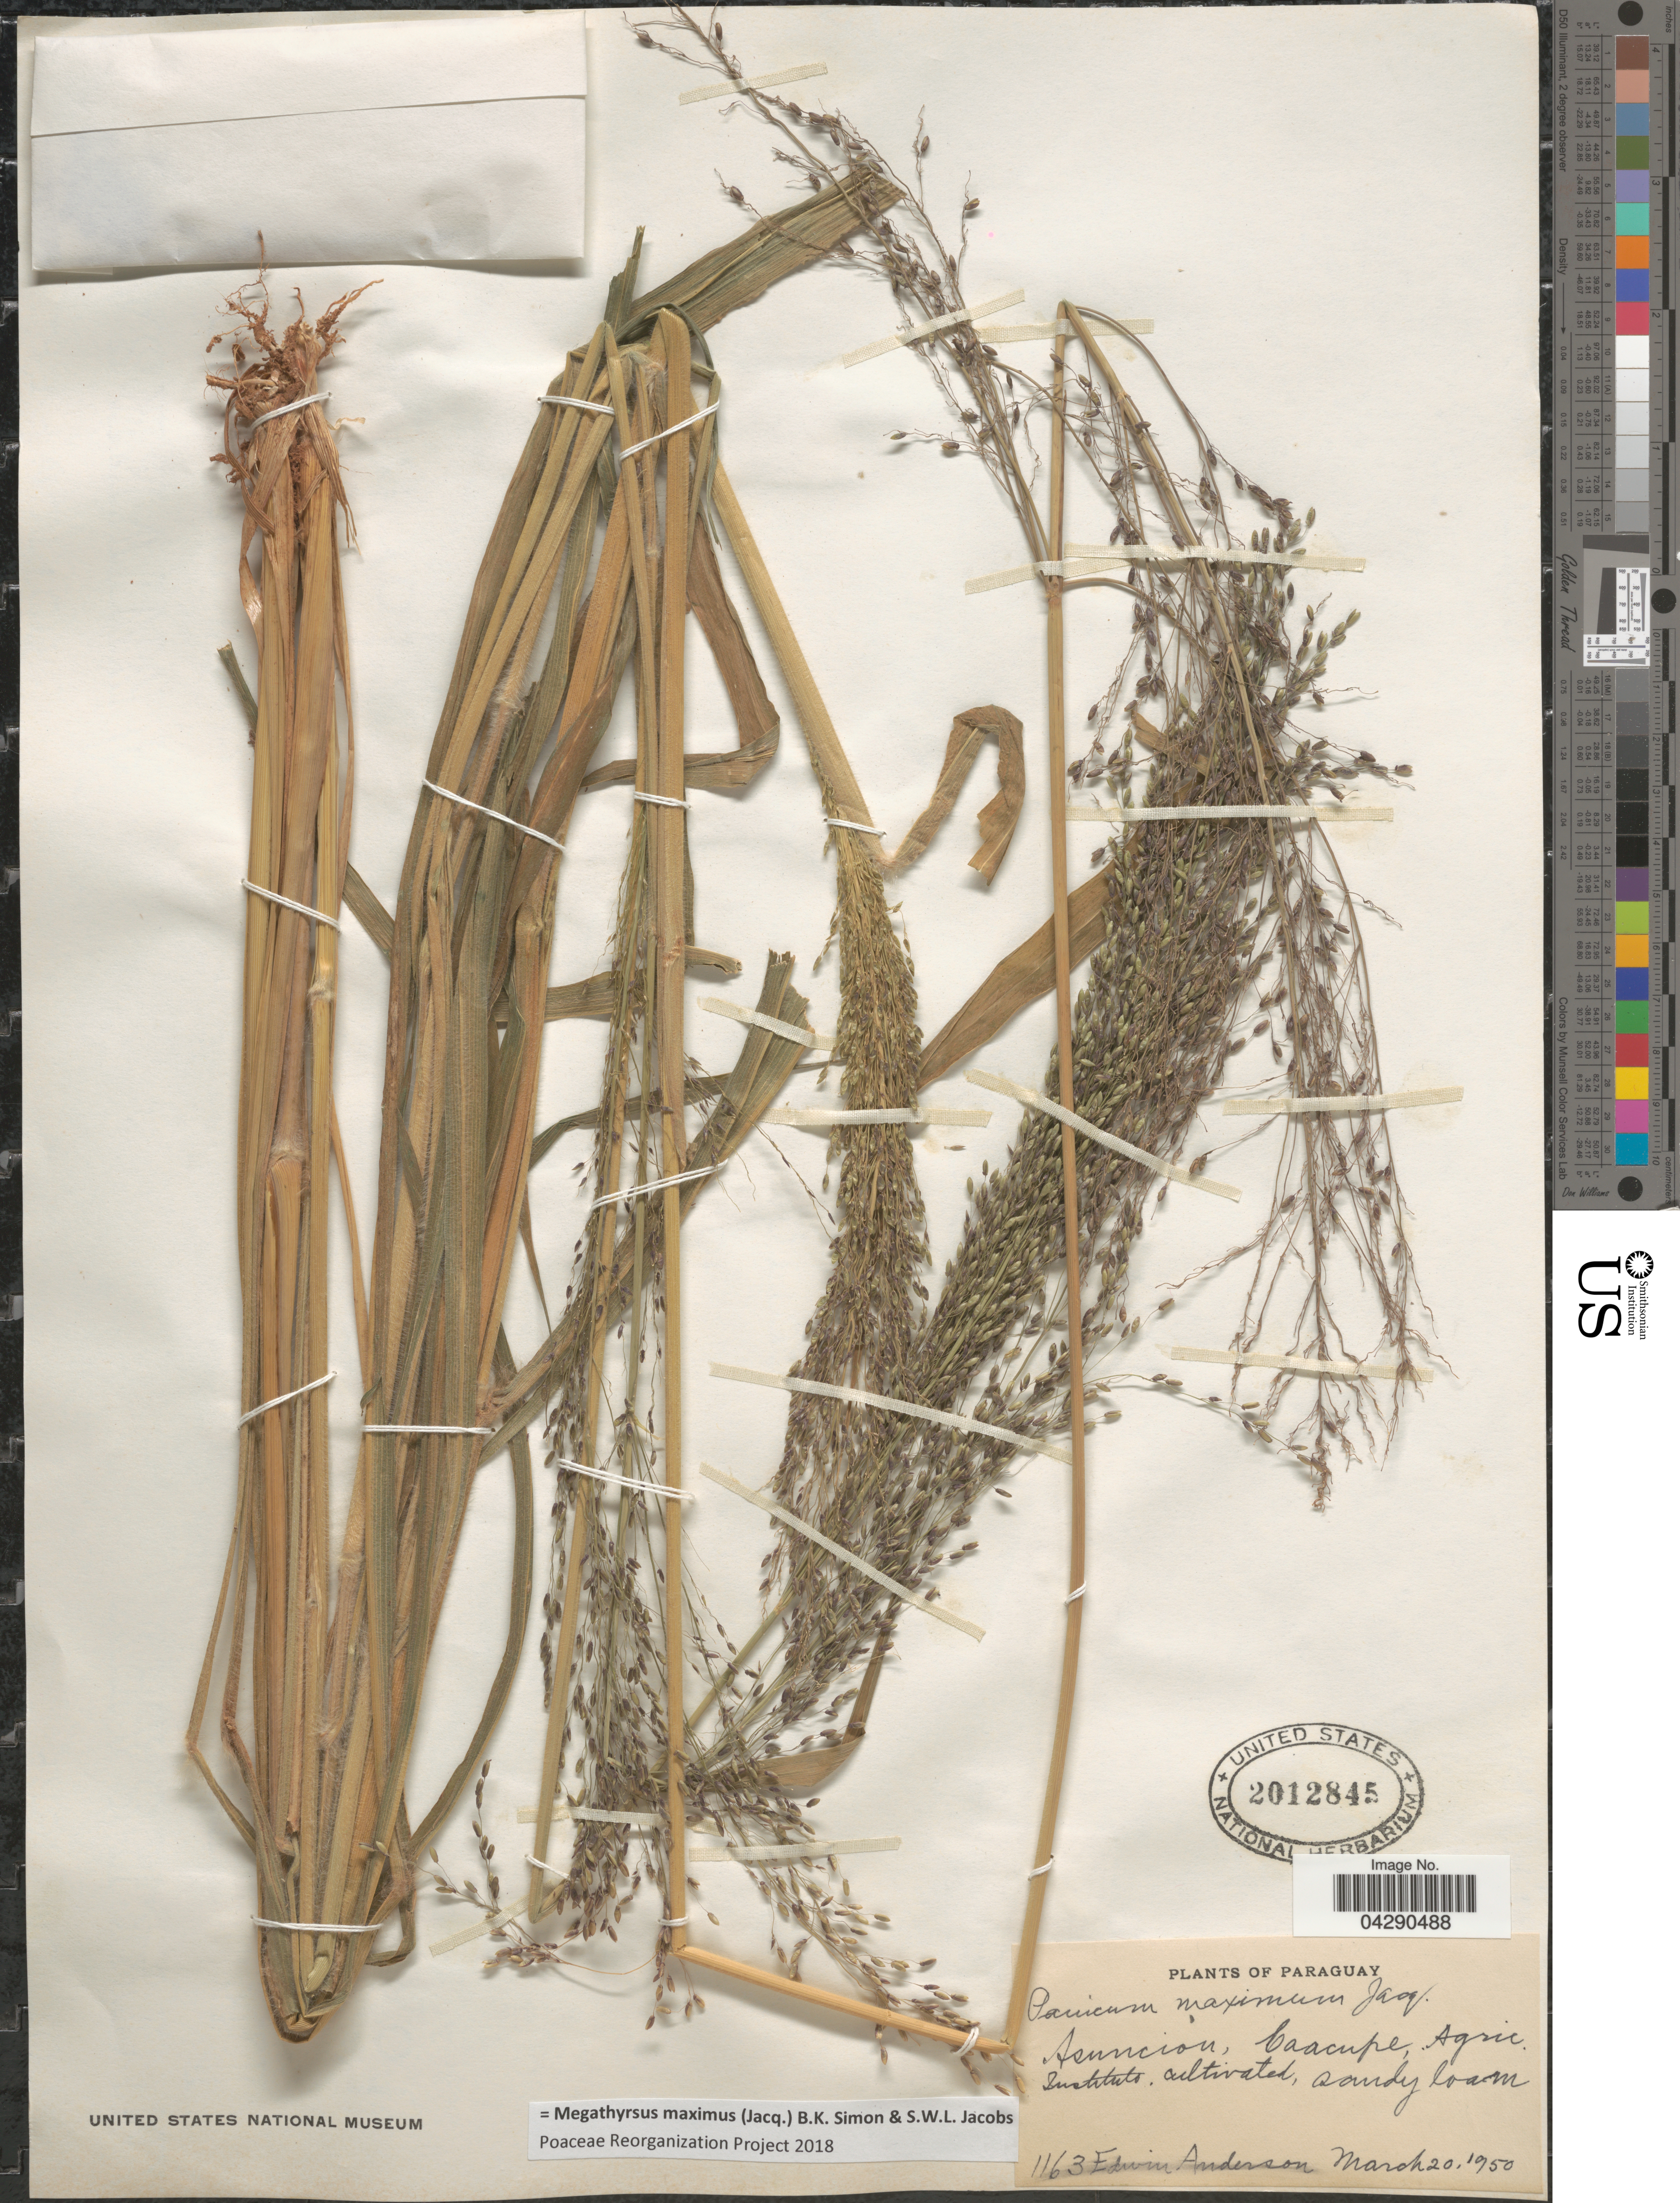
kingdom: Plantae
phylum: Tracheophyta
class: Liliopsida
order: Poales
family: Poaceae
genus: Megathyrsus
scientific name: Megathyrsus maximus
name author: (Jacq.) B.K. Simon & S.W.L. Jacobs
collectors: E. Anderson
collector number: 1163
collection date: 1950-03-20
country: Paraguay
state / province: Asuncion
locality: Caacupe, Agric. Instituto.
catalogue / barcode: US 2012845